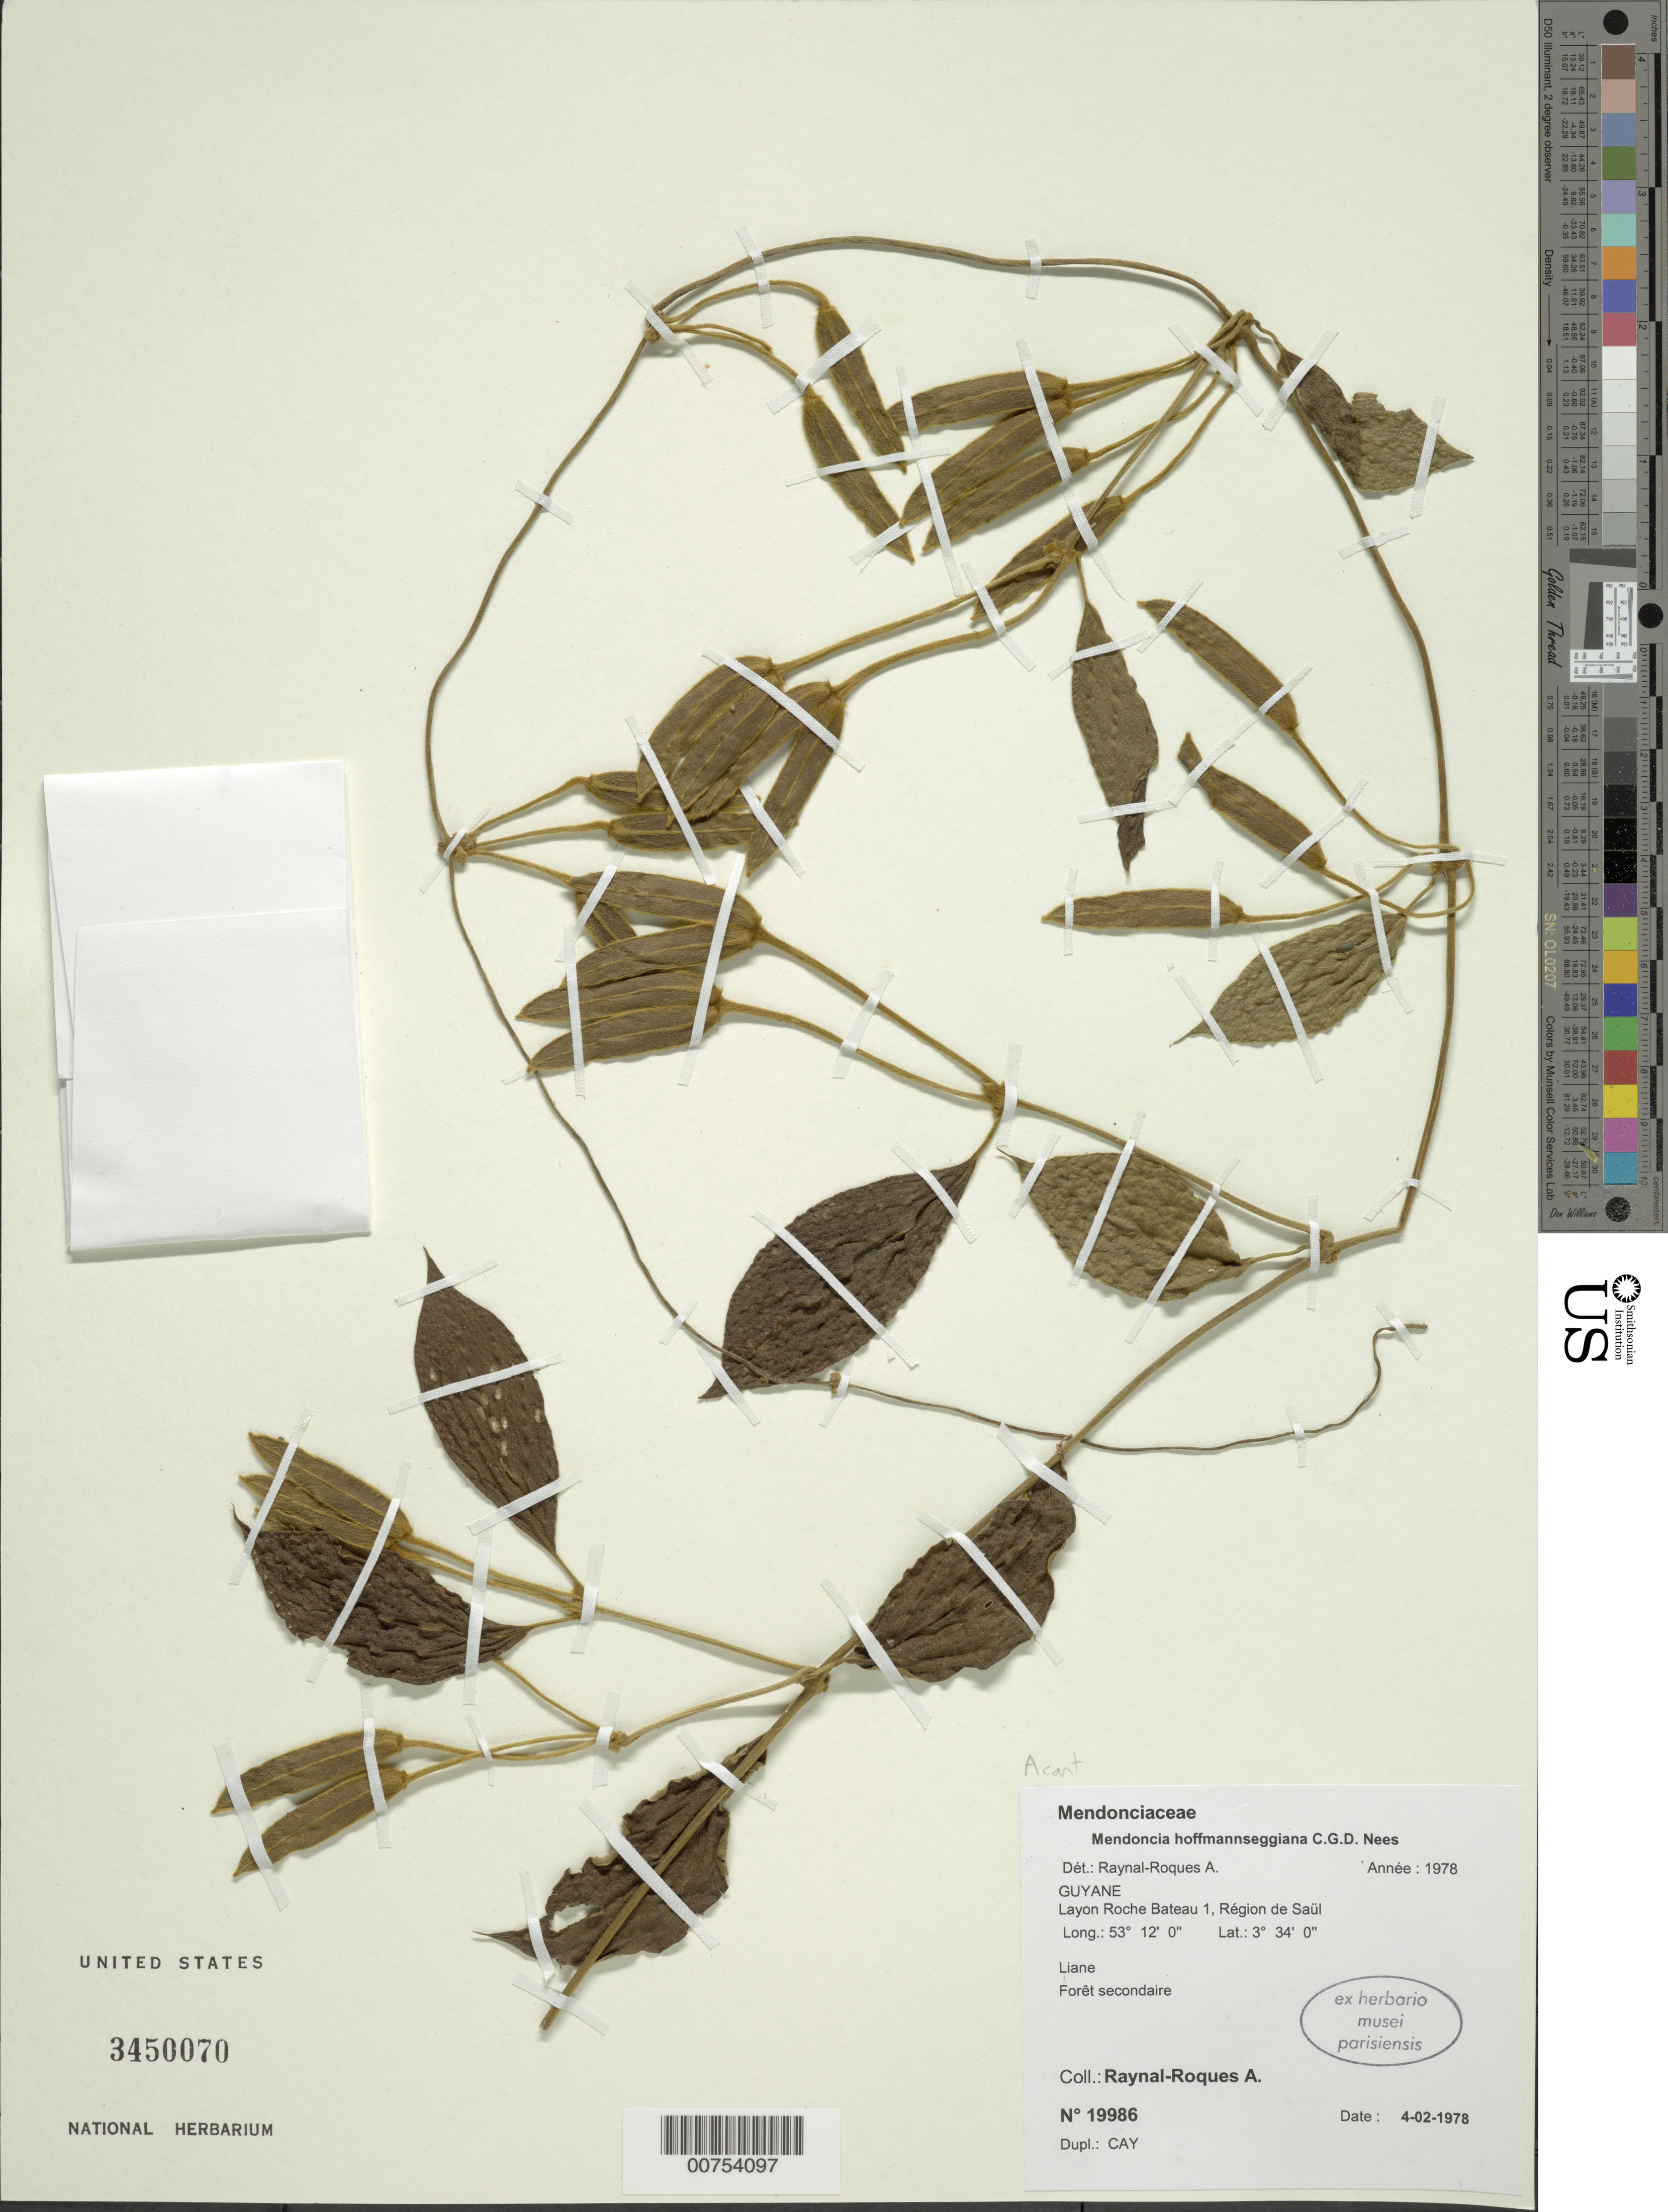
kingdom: Plantae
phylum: Tracheophyta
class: Magnoliopsida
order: Lamiales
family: Acanthaceae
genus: Mendoncia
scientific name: Mendoncia hoffmannseggiana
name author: Nees in DC.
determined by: Raynal, A. M.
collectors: A. M. Raynal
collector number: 19986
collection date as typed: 4-Feb-78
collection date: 1978-02-04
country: French Guiana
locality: Saül, Roche Bateau 1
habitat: Secondary forest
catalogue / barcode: US 3450070